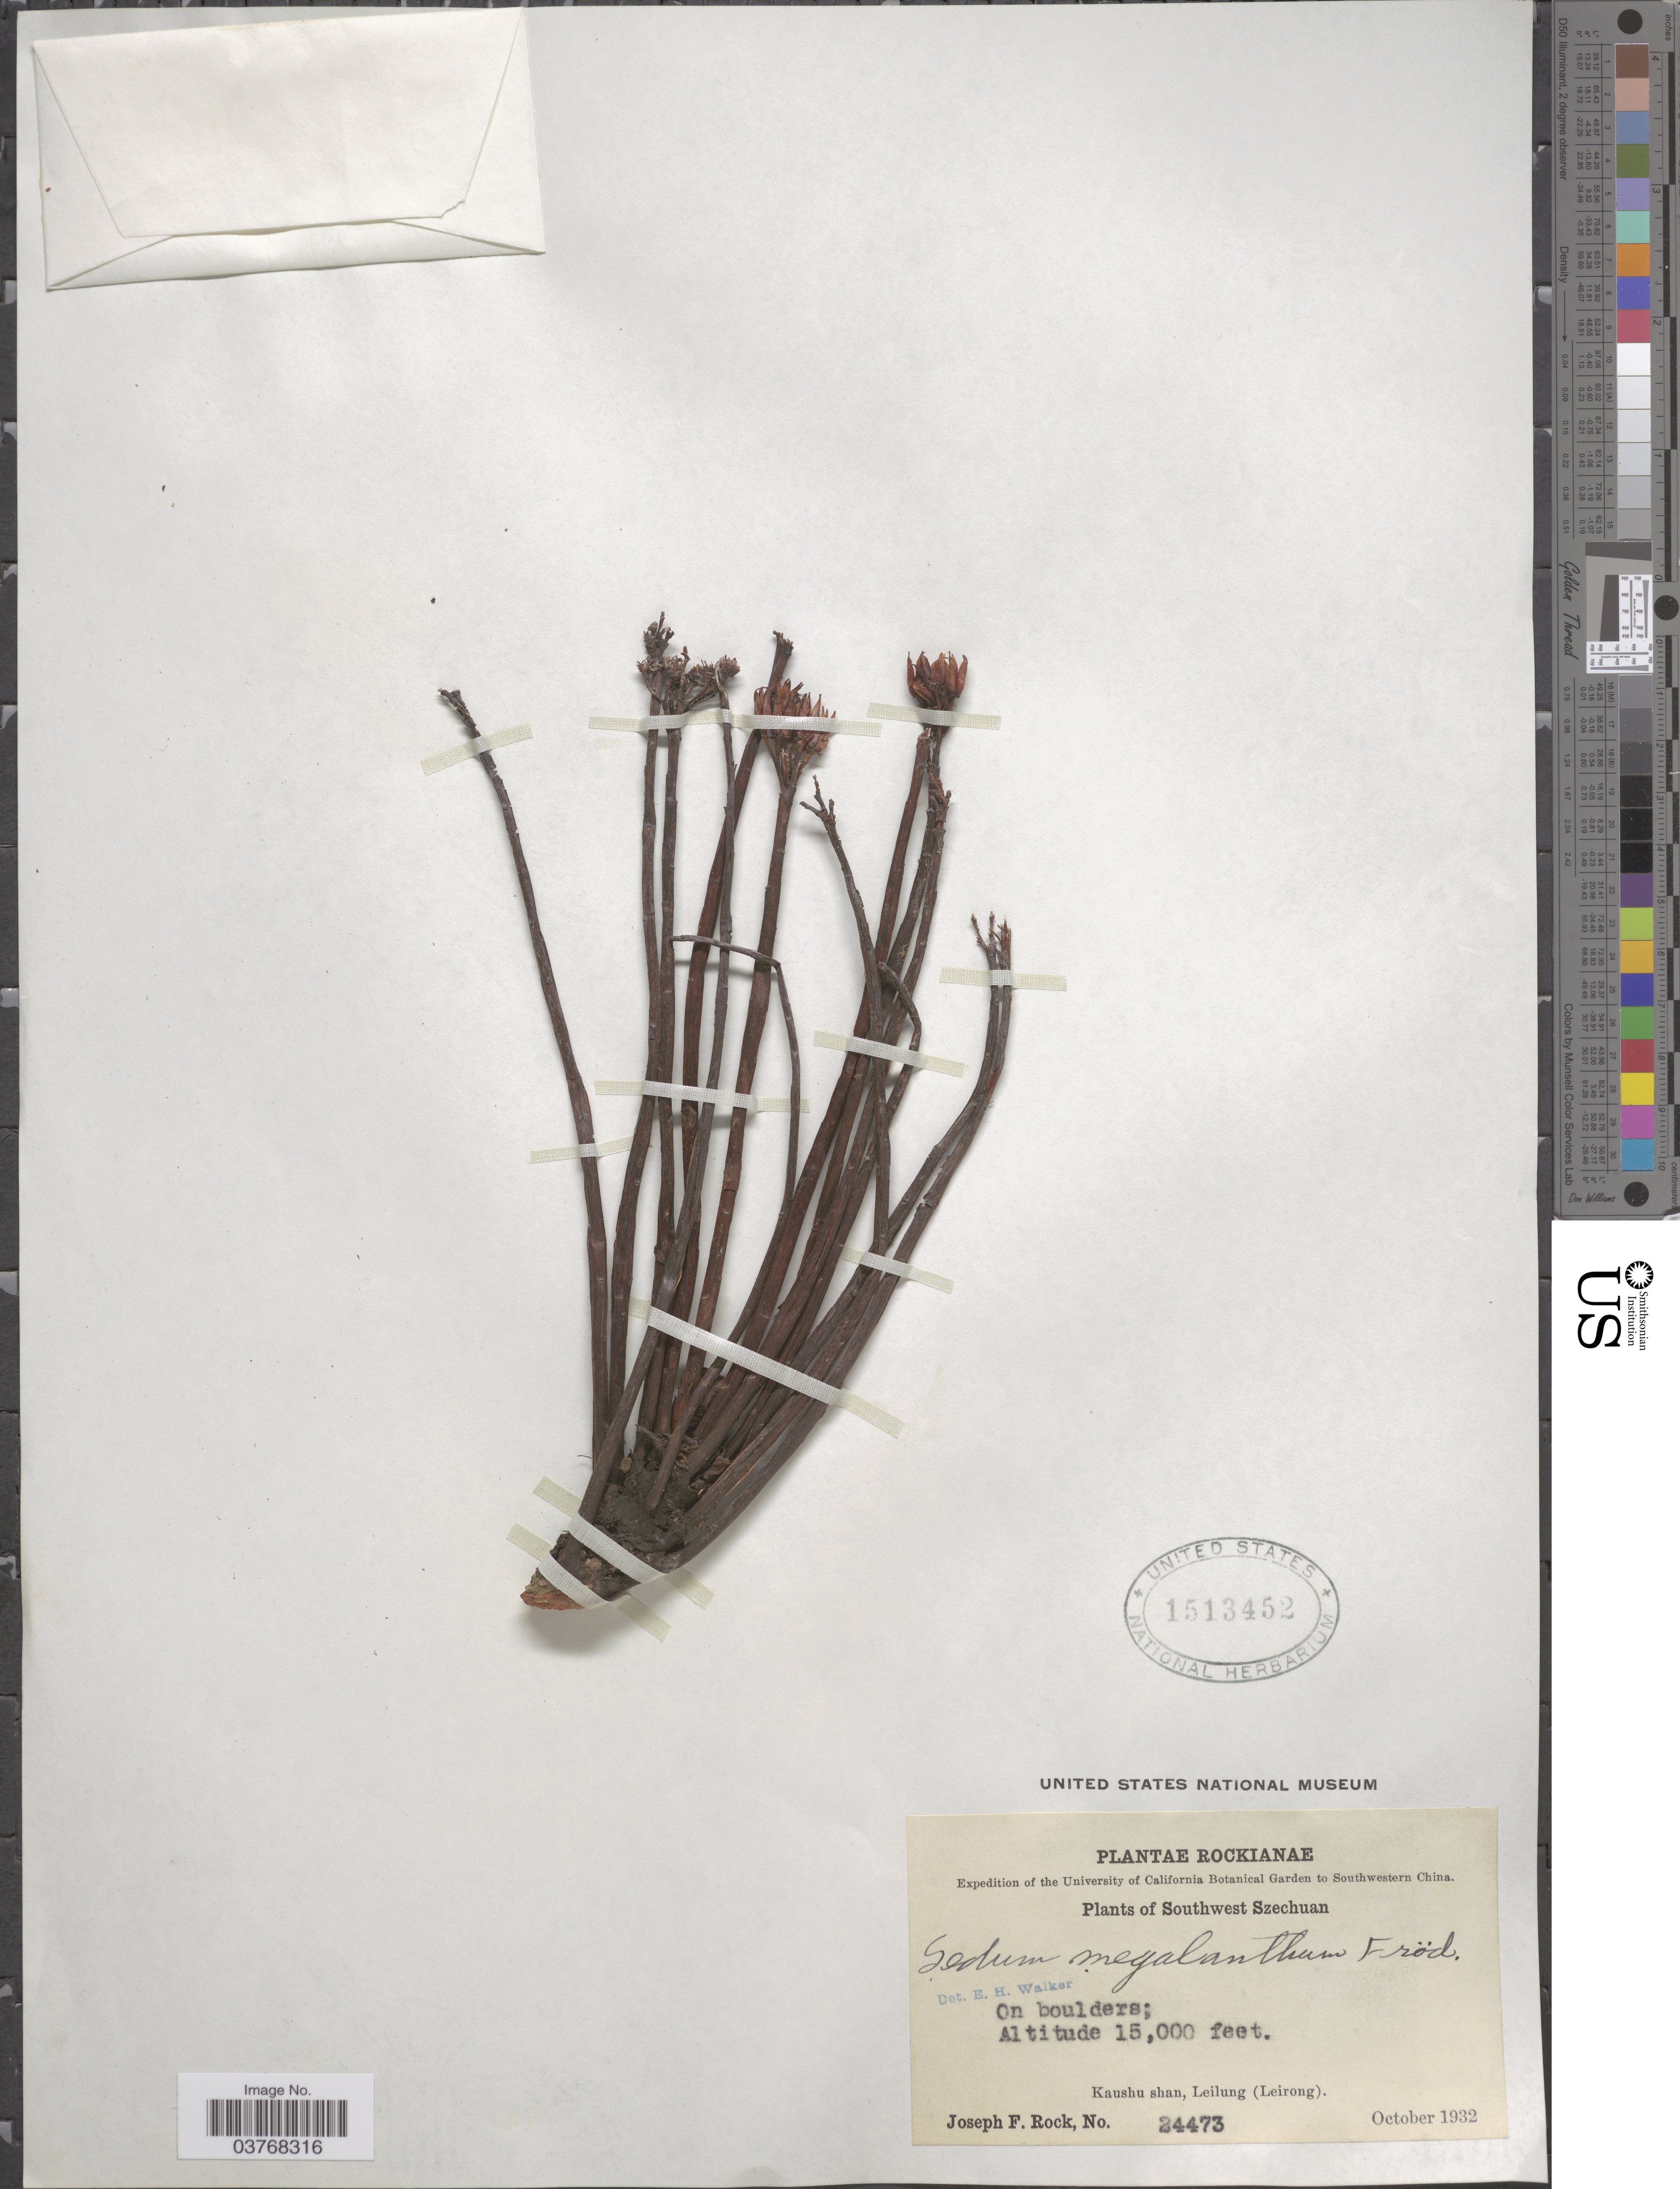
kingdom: Plantae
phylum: Tracheophyta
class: Magnoliopsida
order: Saxifragales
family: Crassulaceae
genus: Rhodiola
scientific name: Rhodiola crenulata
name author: (Hook. f. & Thomson) H. Ohba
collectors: J. F. Rock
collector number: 24473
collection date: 1932-10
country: China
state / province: Sichuan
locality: Southwestern China. Southwest Szechuan. Kaushu shan, Leilung (Leirong).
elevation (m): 4572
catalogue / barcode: US 1513452